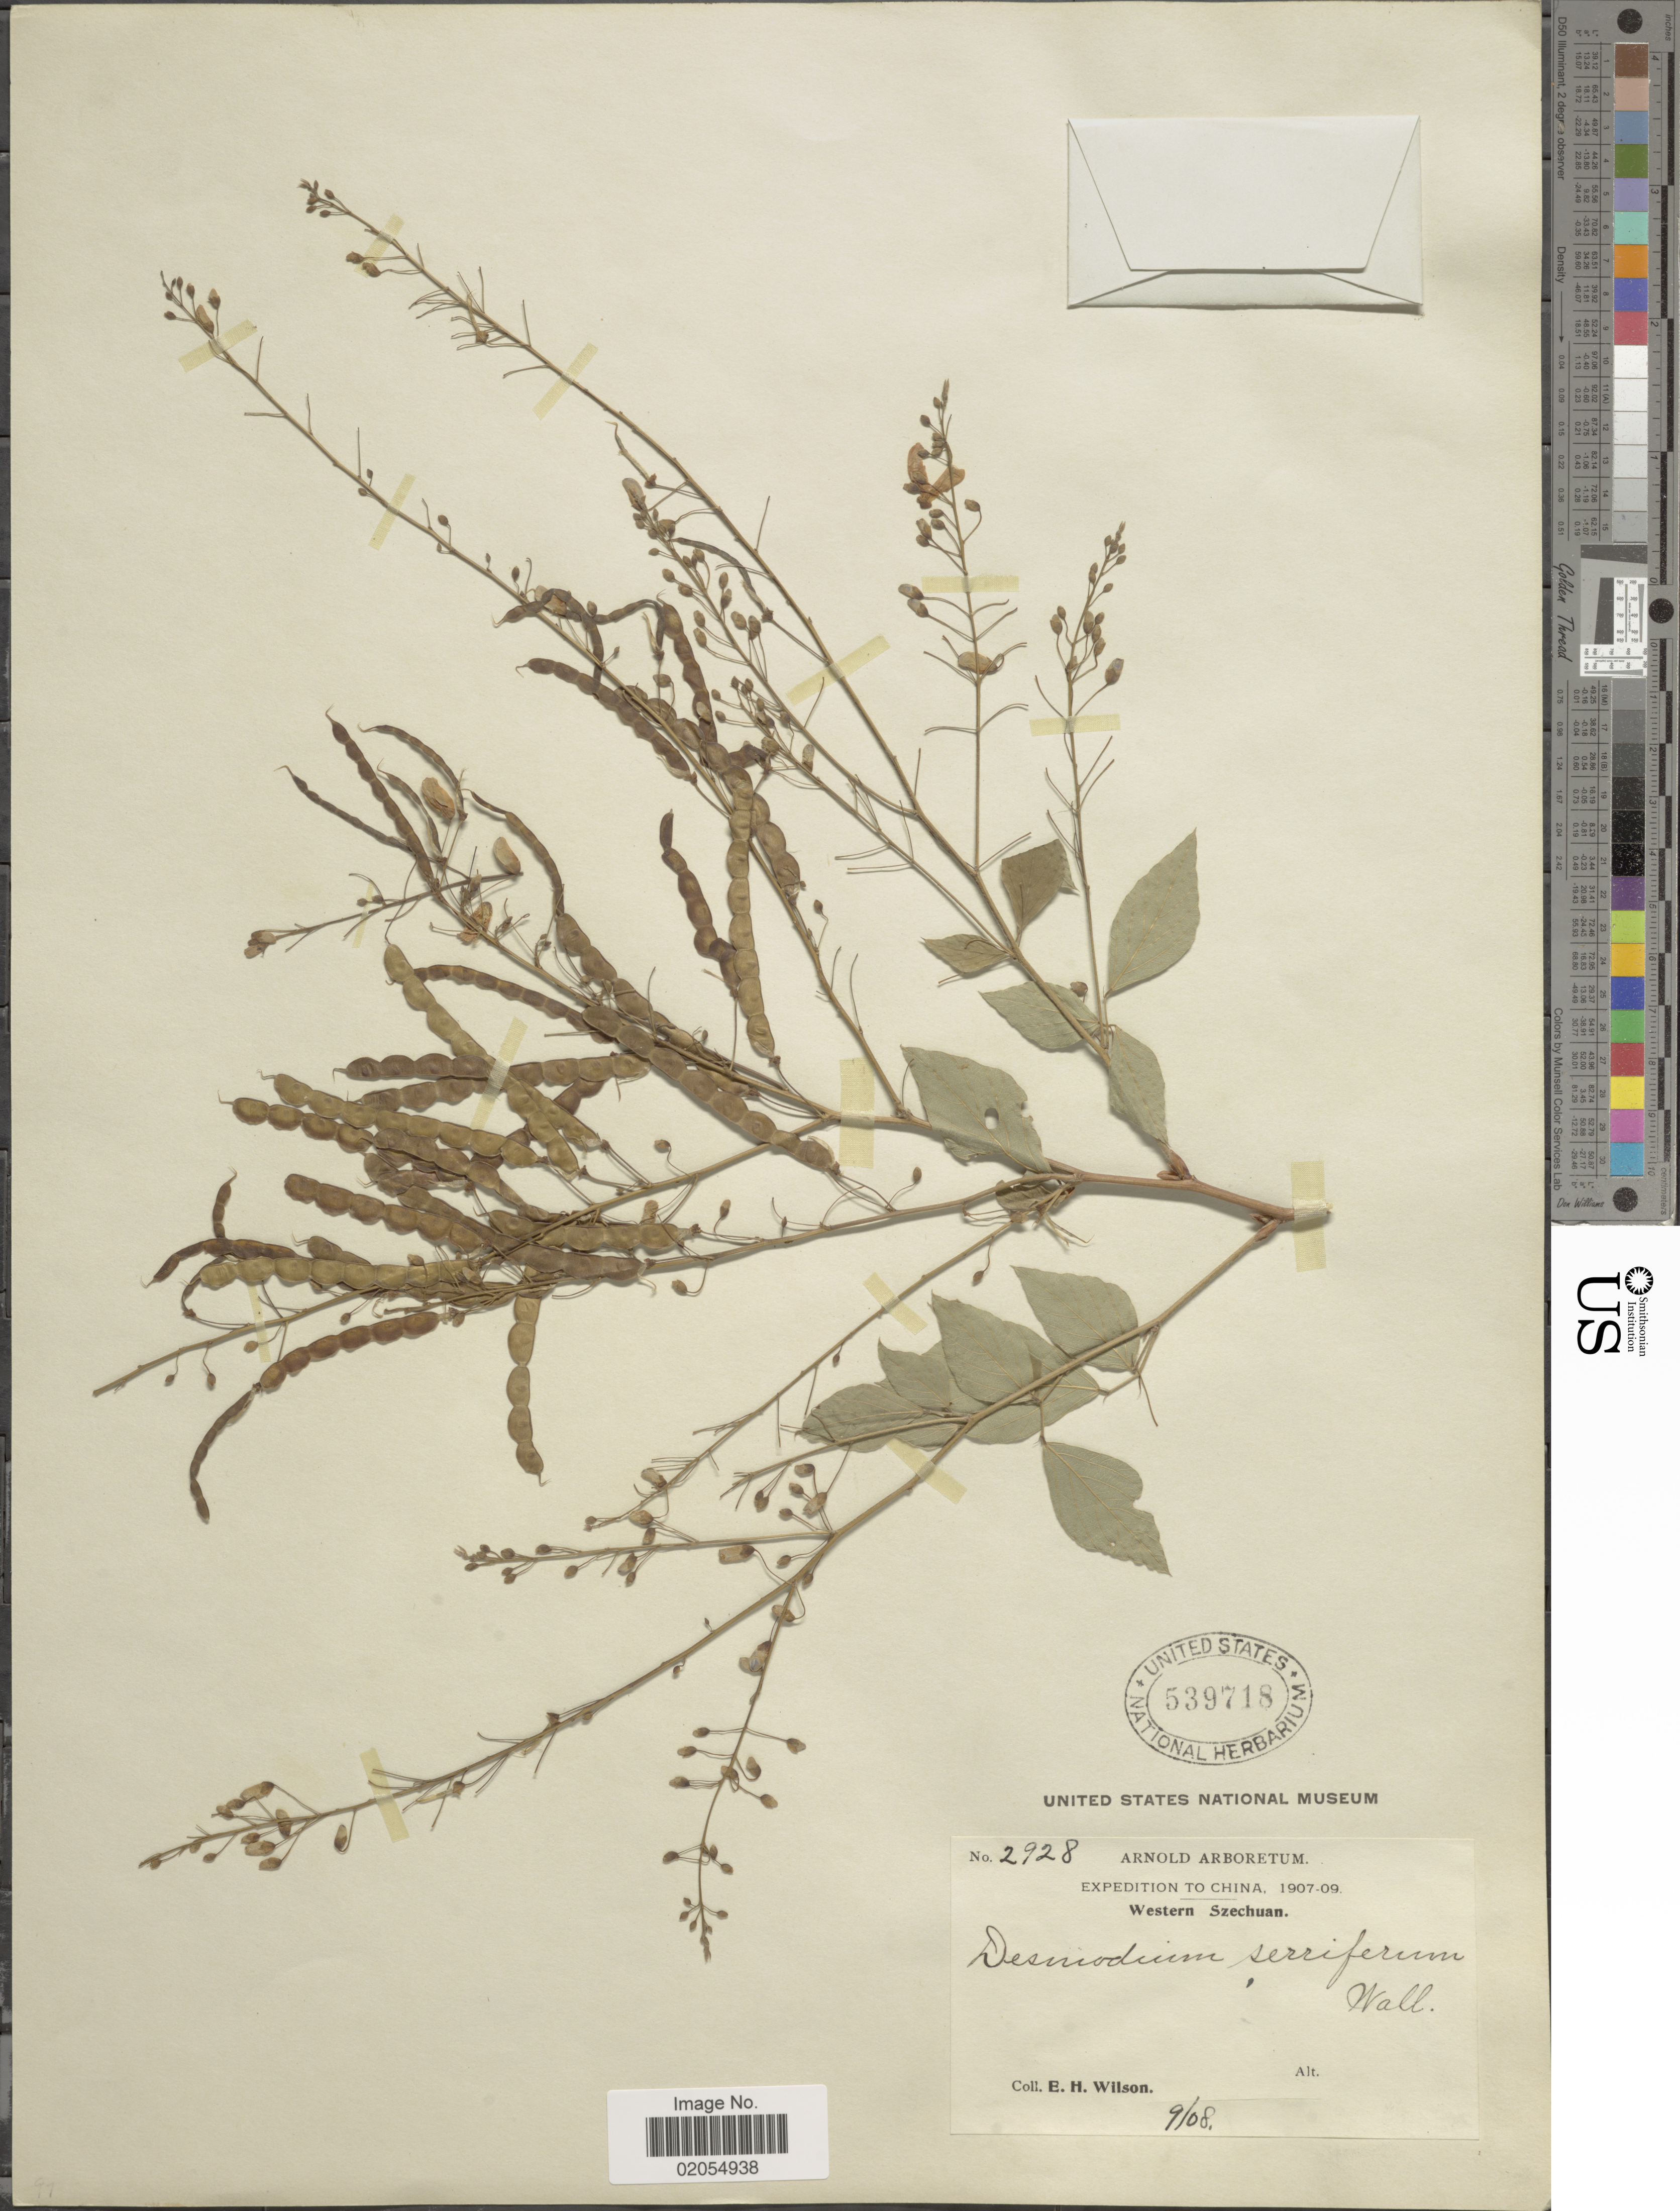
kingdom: Plantae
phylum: Tracheophyta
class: Magnoliopsida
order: Fabales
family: Fabaceae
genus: Sunhangia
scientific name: Sunhangia elegans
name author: (DC.) H. Ohashi & K. Ohashi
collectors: E. Wilson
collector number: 2928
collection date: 1908-09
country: China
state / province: Sichuan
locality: Western Sezchuan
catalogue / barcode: US 539718